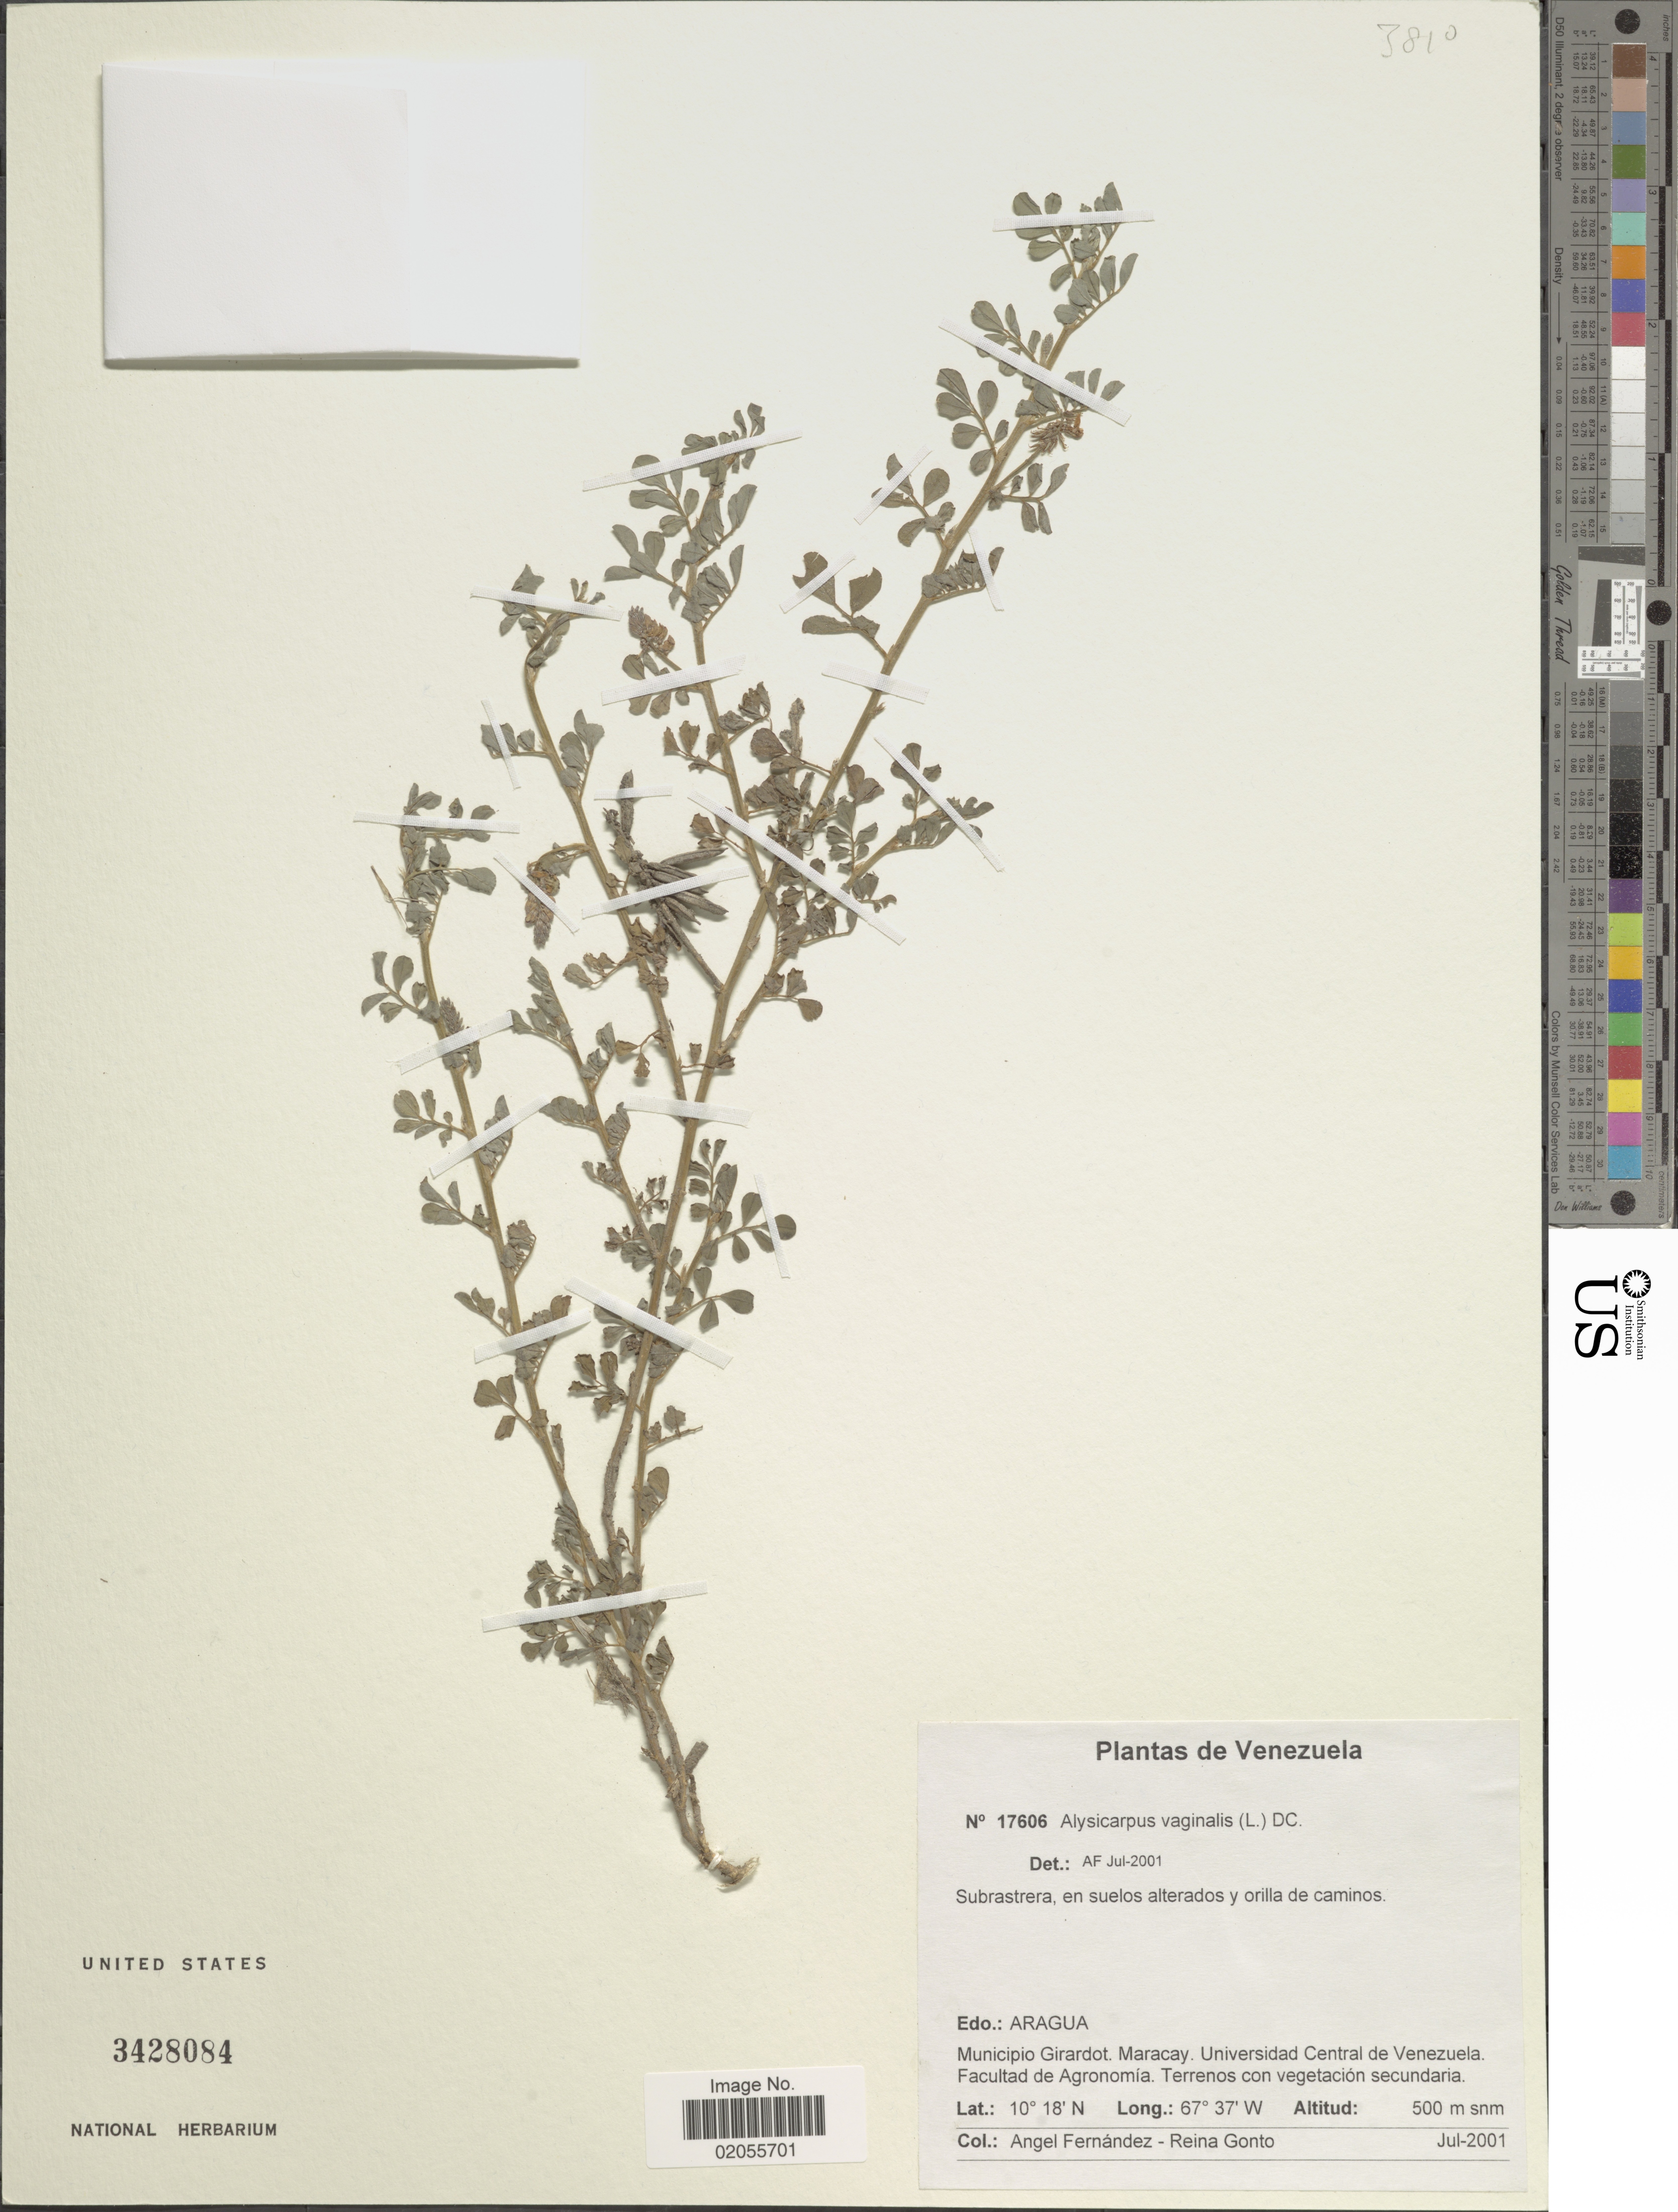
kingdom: Plantae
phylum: Tracheophyta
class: Magnoliopsida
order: Fabales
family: Fabaceae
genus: Alysicarpus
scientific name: Alysicarpus vaginalis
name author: (L.) DC.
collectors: Á. Fernández & R. Gonto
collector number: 17606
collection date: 2001-07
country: Venezuela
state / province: Aragua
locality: Municipio Girardot. Maracay. Universidad Central de Venezuela. Facultad de Agronomia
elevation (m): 500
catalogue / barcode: US 3428084